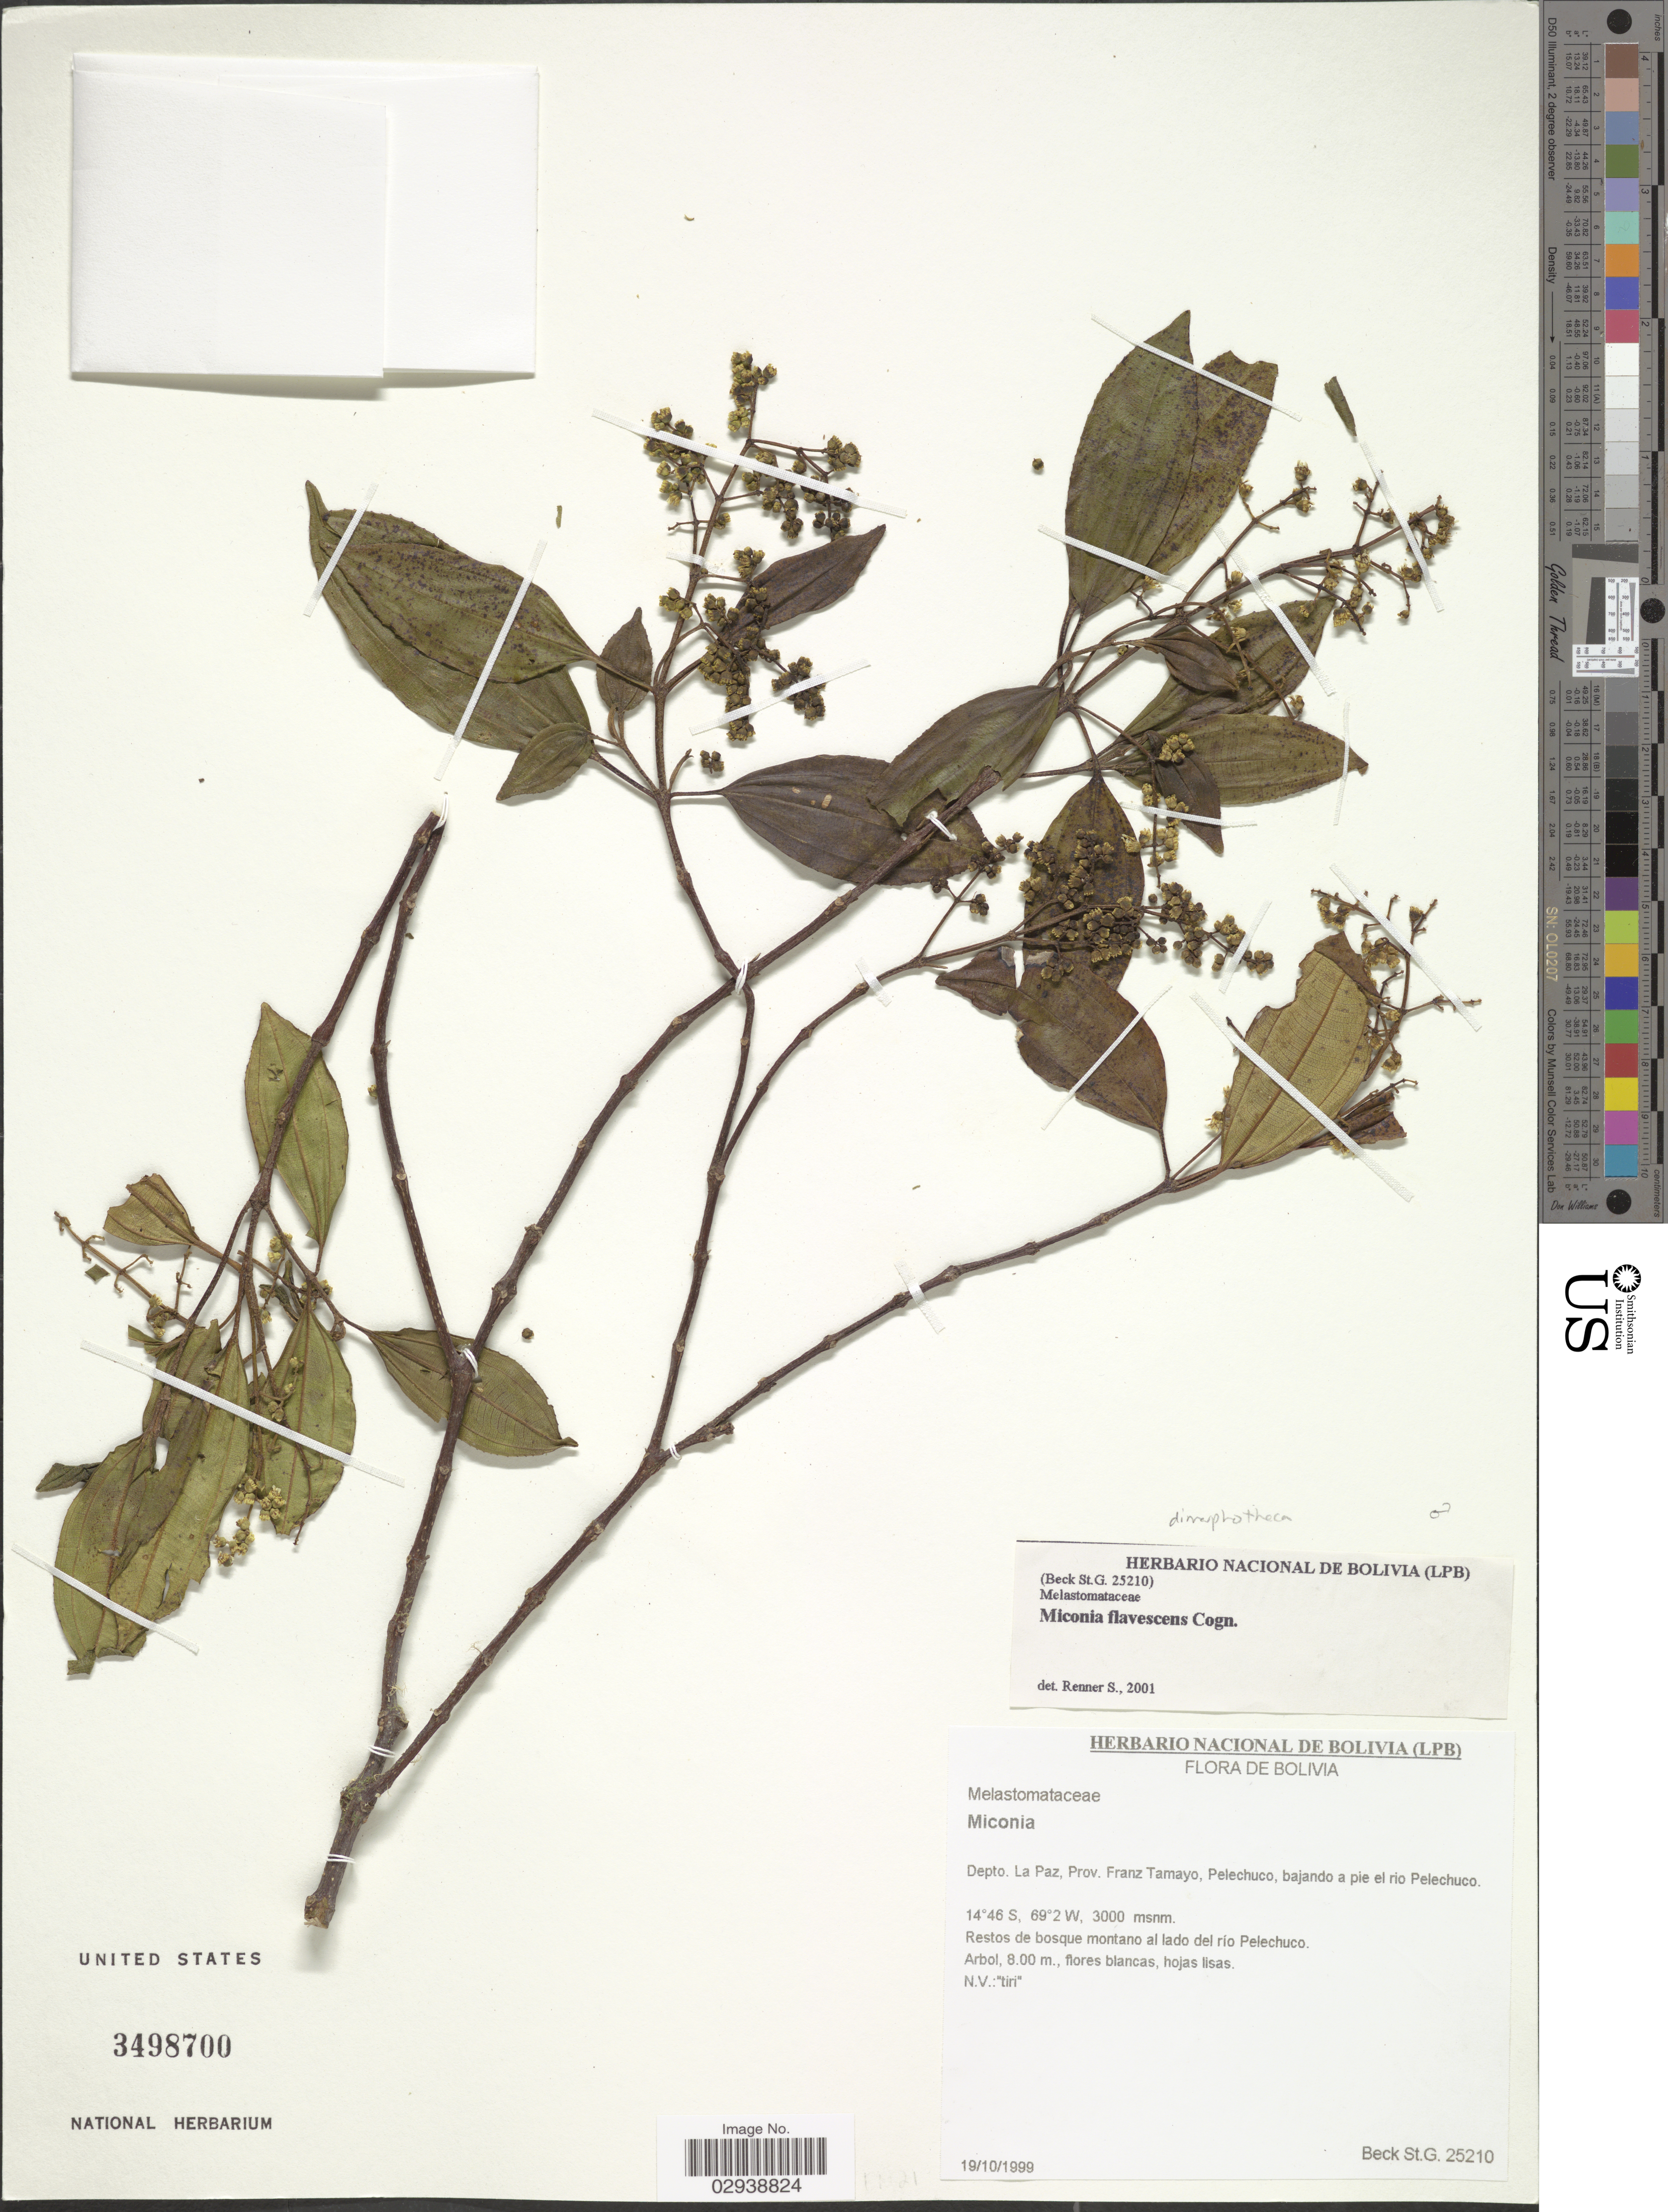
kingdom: Plantae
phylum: Tracheophyta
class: Magnoliopsida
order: Myrtales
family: Melastomataceae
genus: Miconia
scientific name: Miconia dimorphotheca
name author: Jan.M. Burke & Michelang.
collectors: S. G. Beck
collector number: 25210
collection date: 1999-10-19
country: Bolivia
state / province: La Paz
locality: Depto. La Paz, Franz Tamayo, Pelechuco, bajando a pie el rio Pelechuco.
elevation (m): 3000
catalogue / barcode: US 3498700